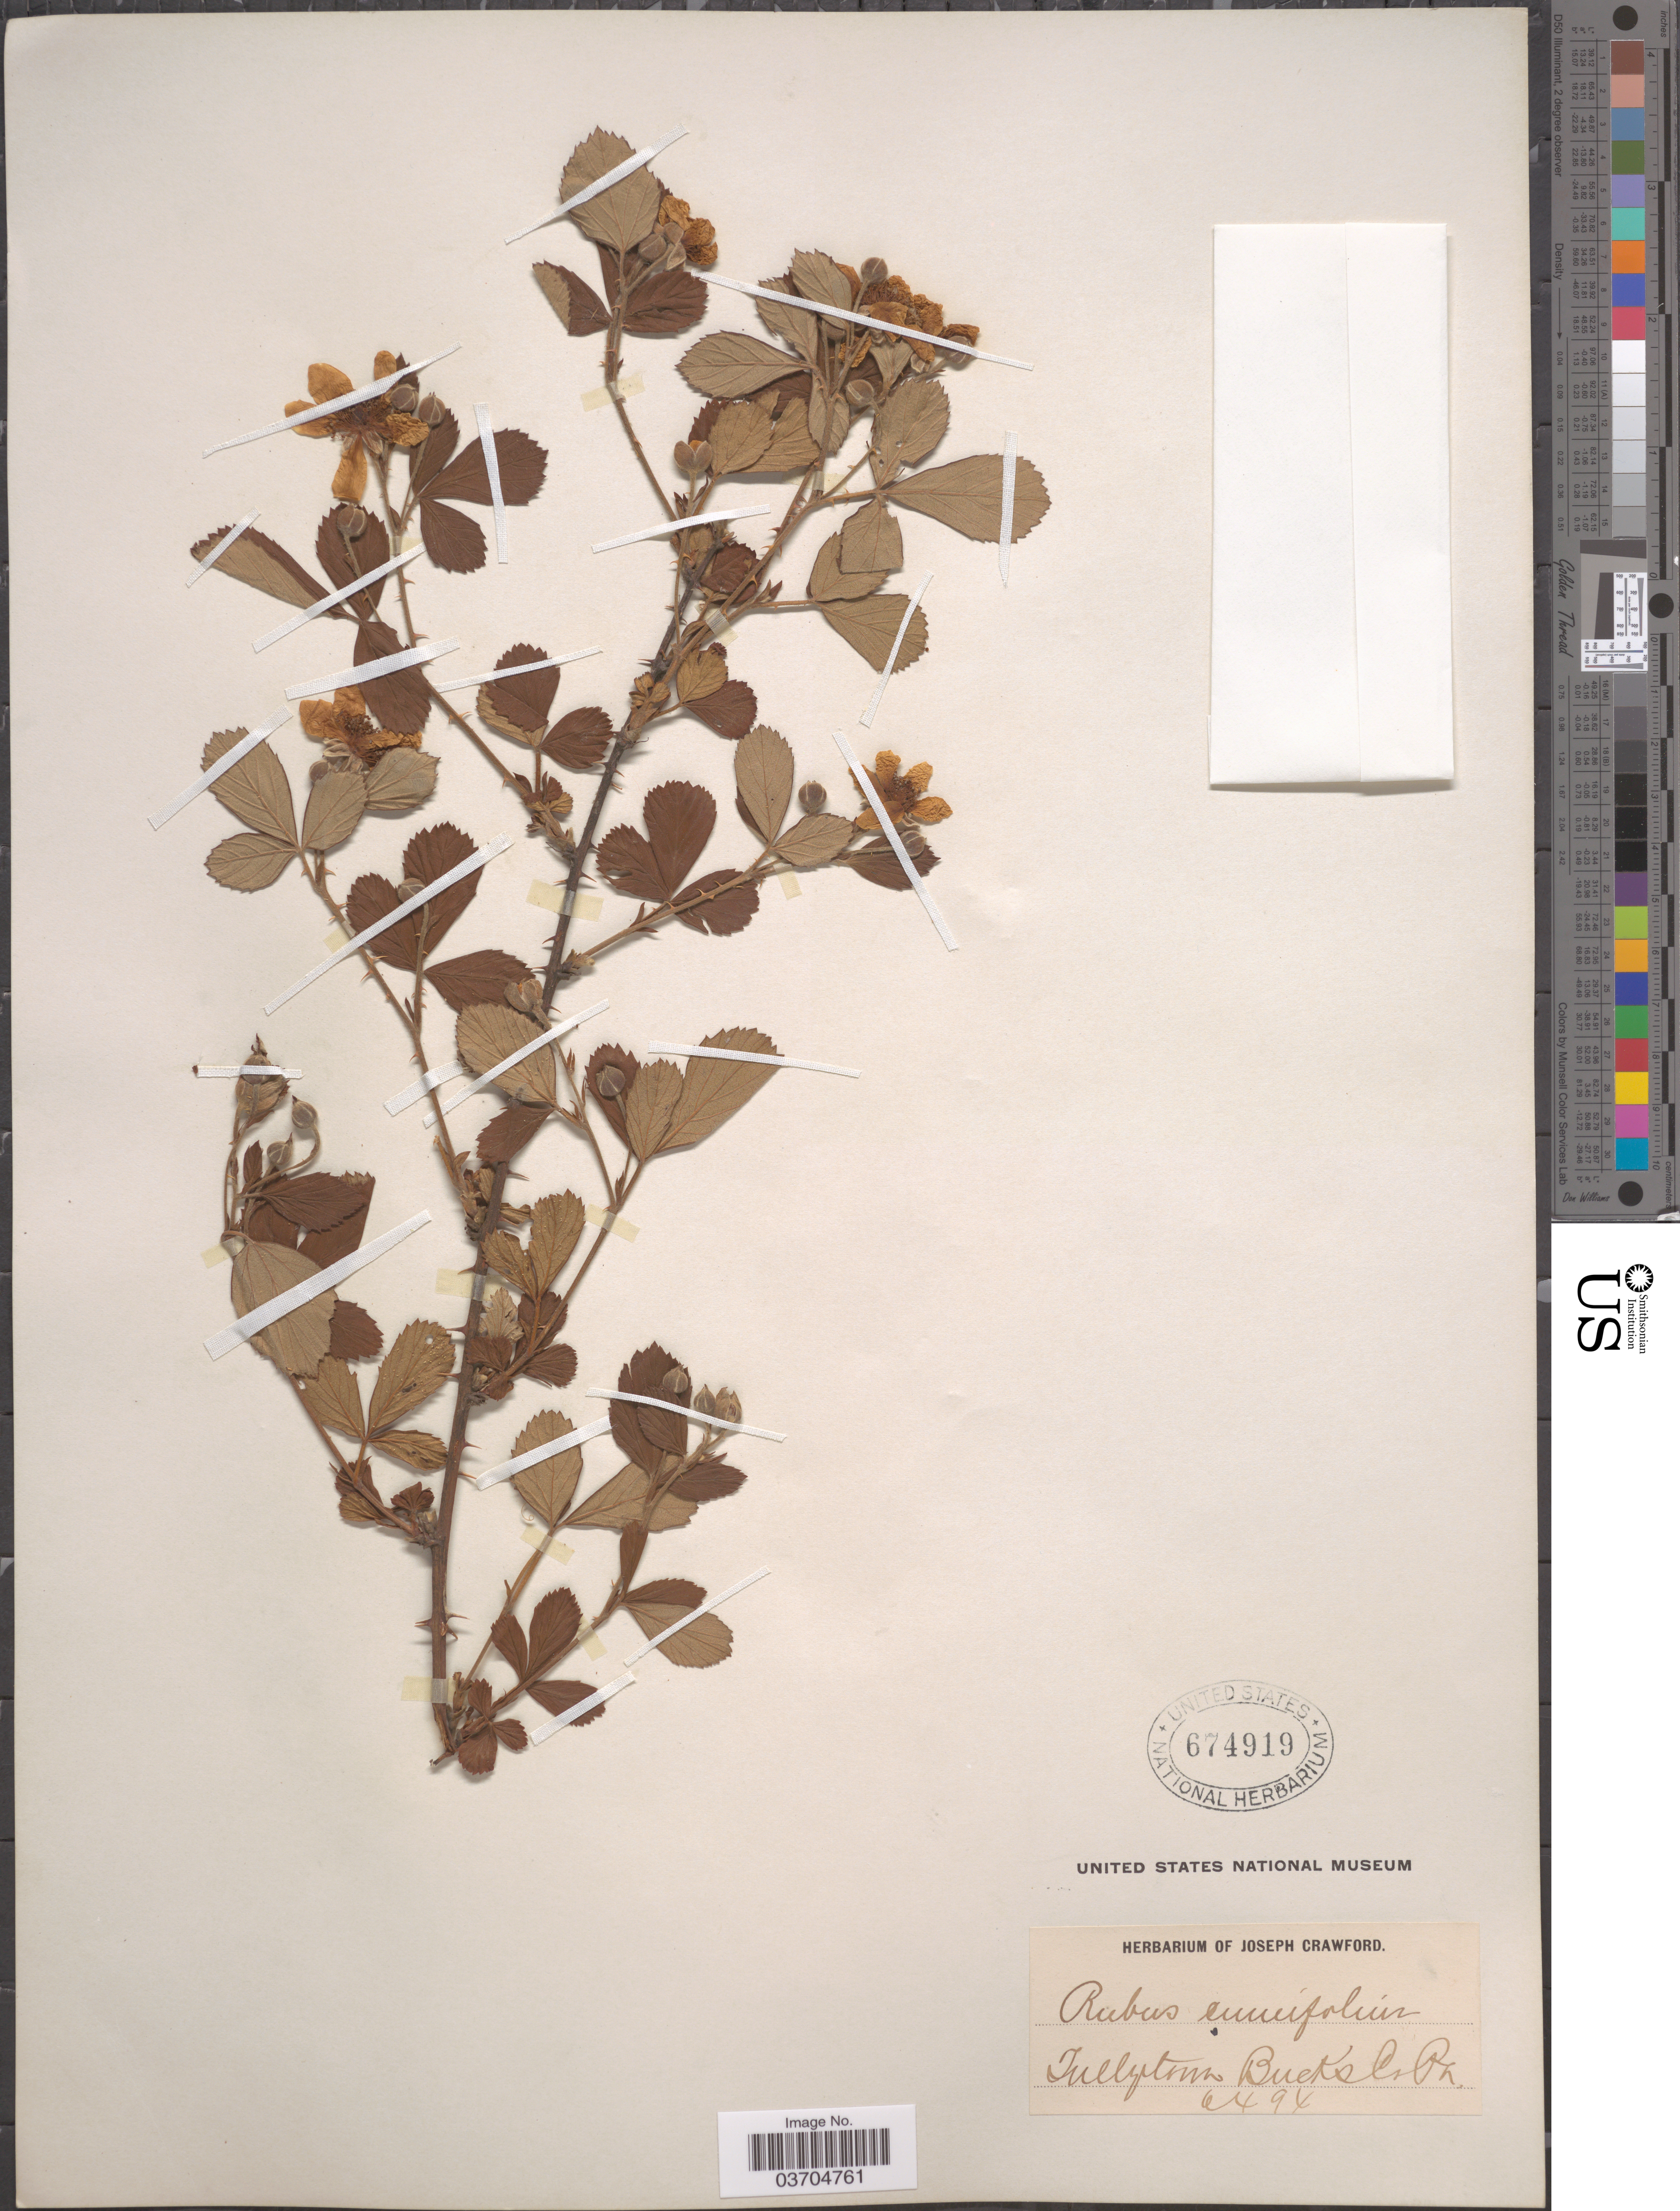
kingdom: Plantae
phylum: Tracheophyta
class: Magnoliopsida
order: Rosales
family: Rosaceae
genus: Rubus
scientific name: Rubus cuneifolius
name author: Pursh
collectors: ex herb. Joseph Crawford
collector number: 6494*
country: United States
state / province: Pennsylvania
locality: Tullytown Bucks Co.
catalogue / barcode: US 674919